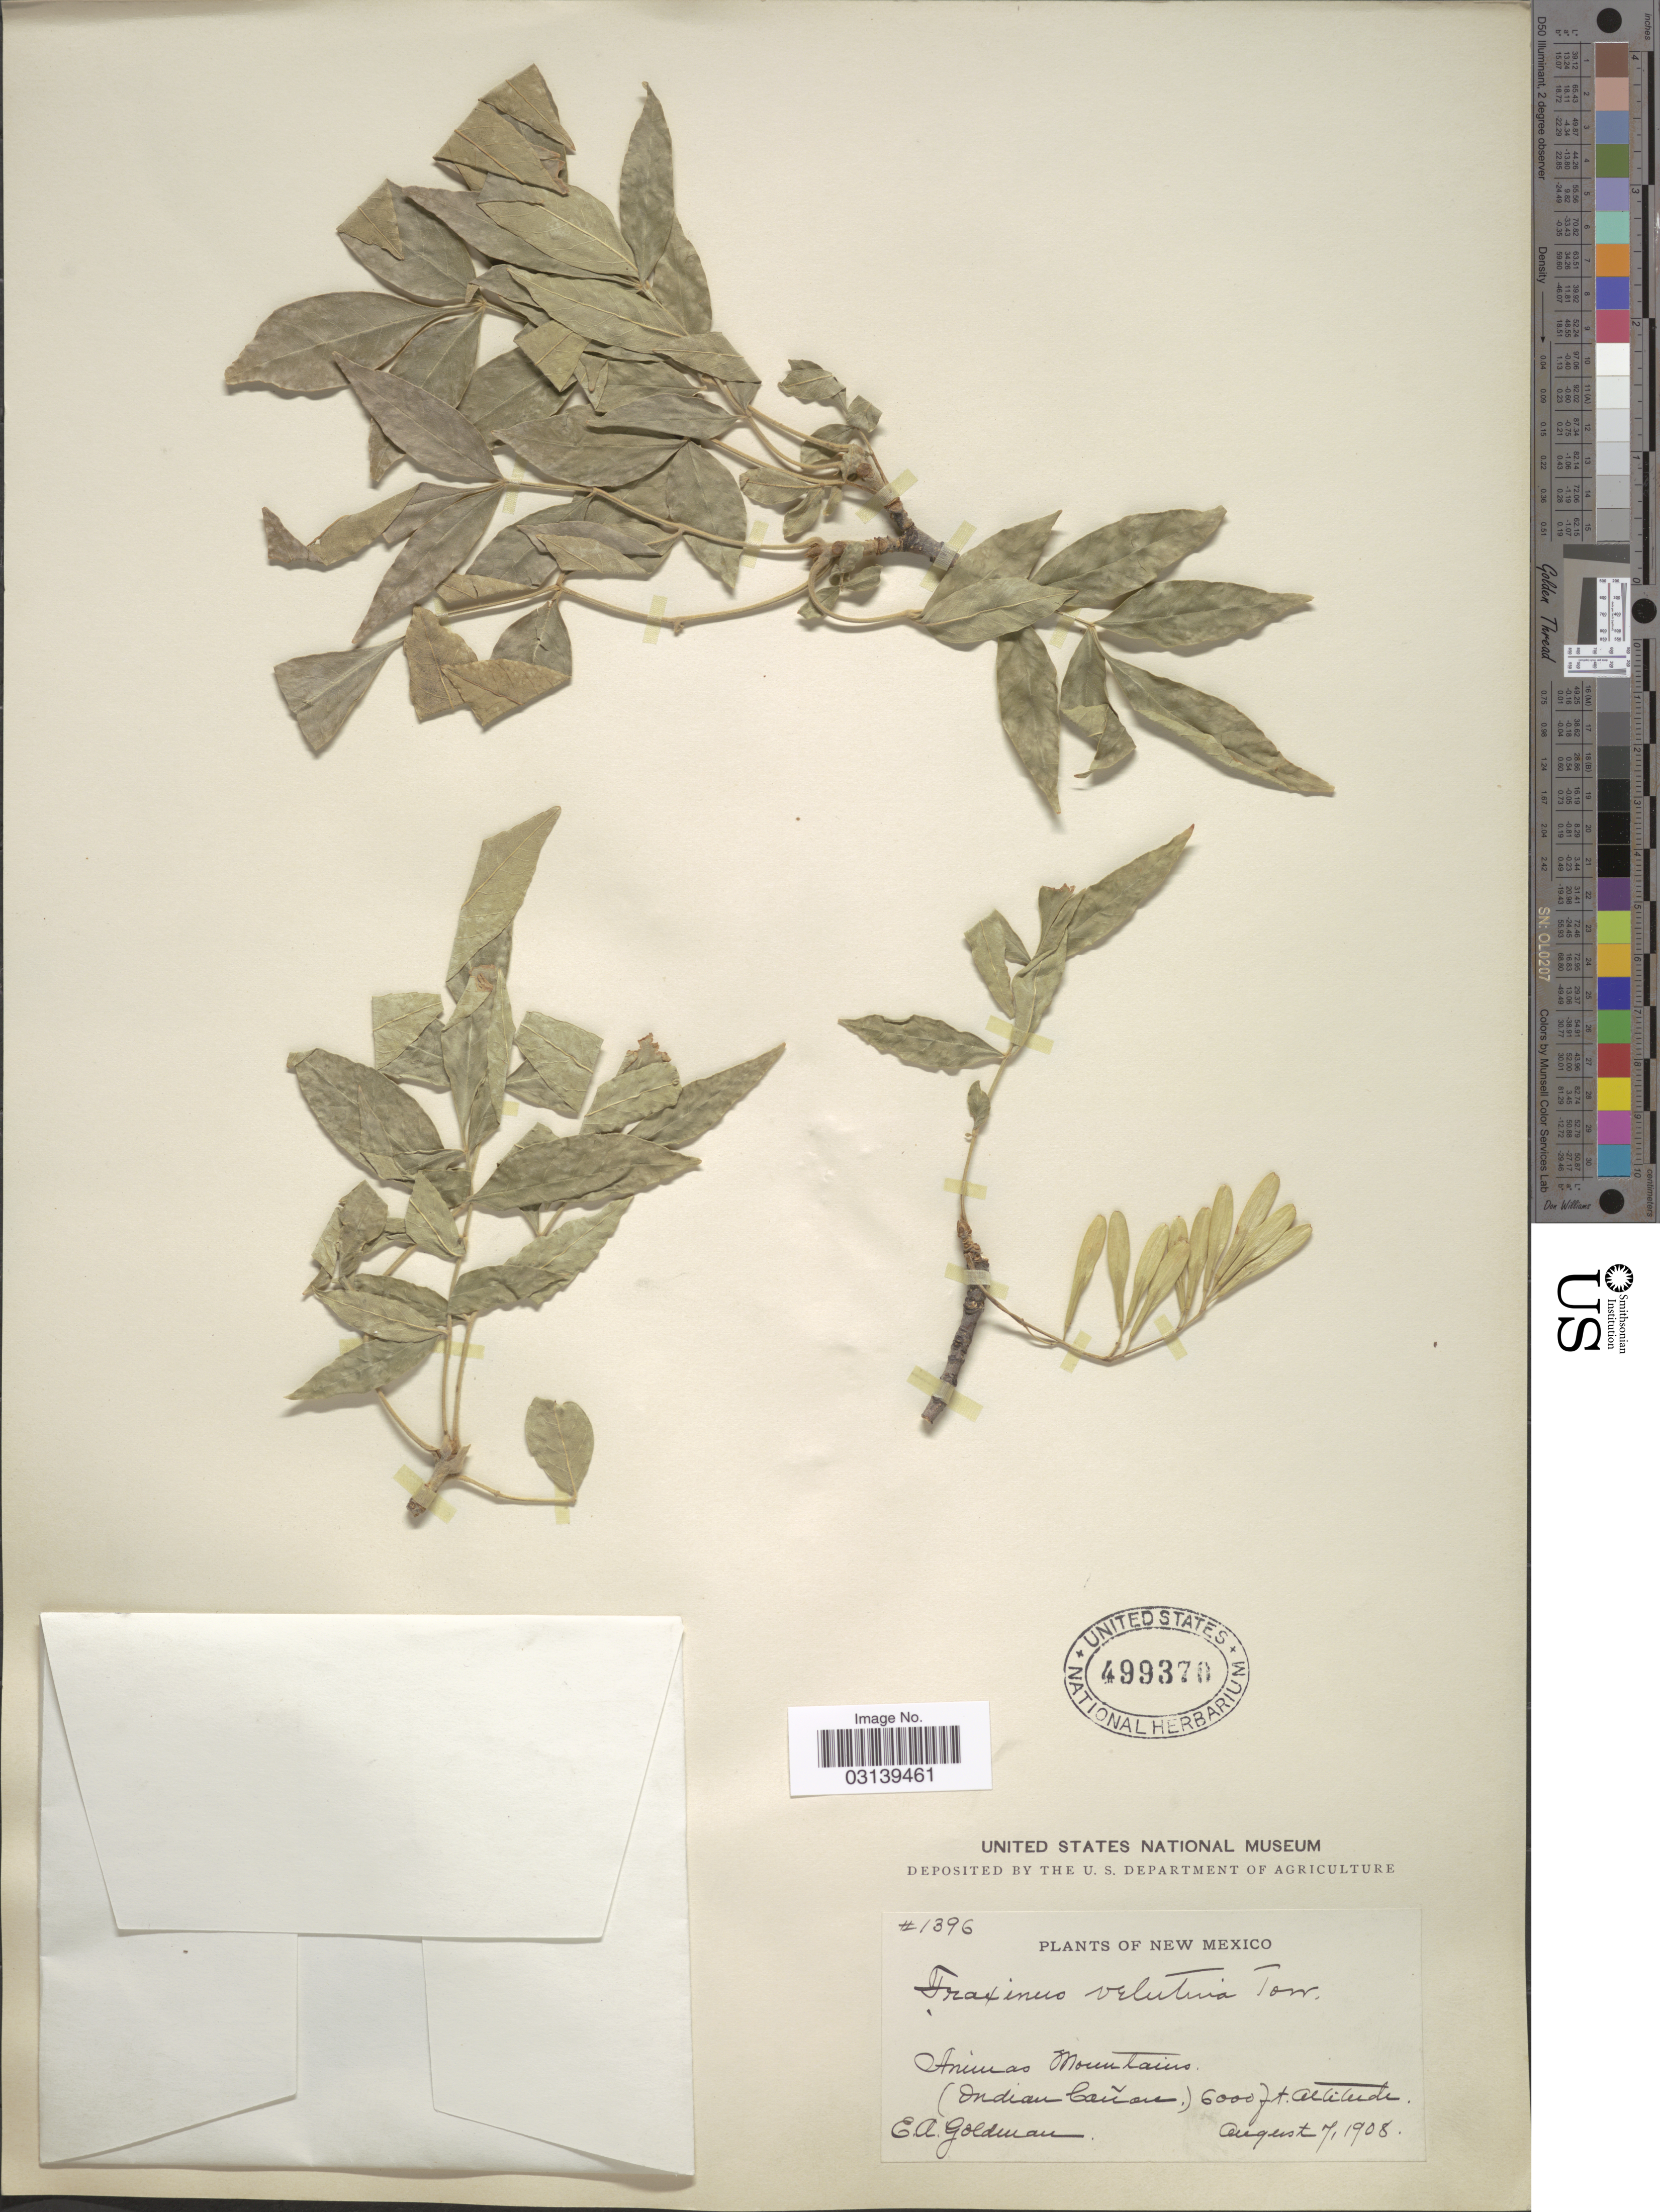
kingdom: Plantae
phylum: Tracheophyta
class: Magnoliopsida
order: Lamiales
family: Oleaceae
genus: Fraxinus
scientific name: Fraxinus velutina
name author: Torr.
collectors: E. A. Goldman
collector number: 1396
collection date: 1908-08-07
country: United States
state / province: New Mexico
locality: Animas Mountains (Indian Cañon).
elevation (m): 1829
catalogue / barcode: US 499370